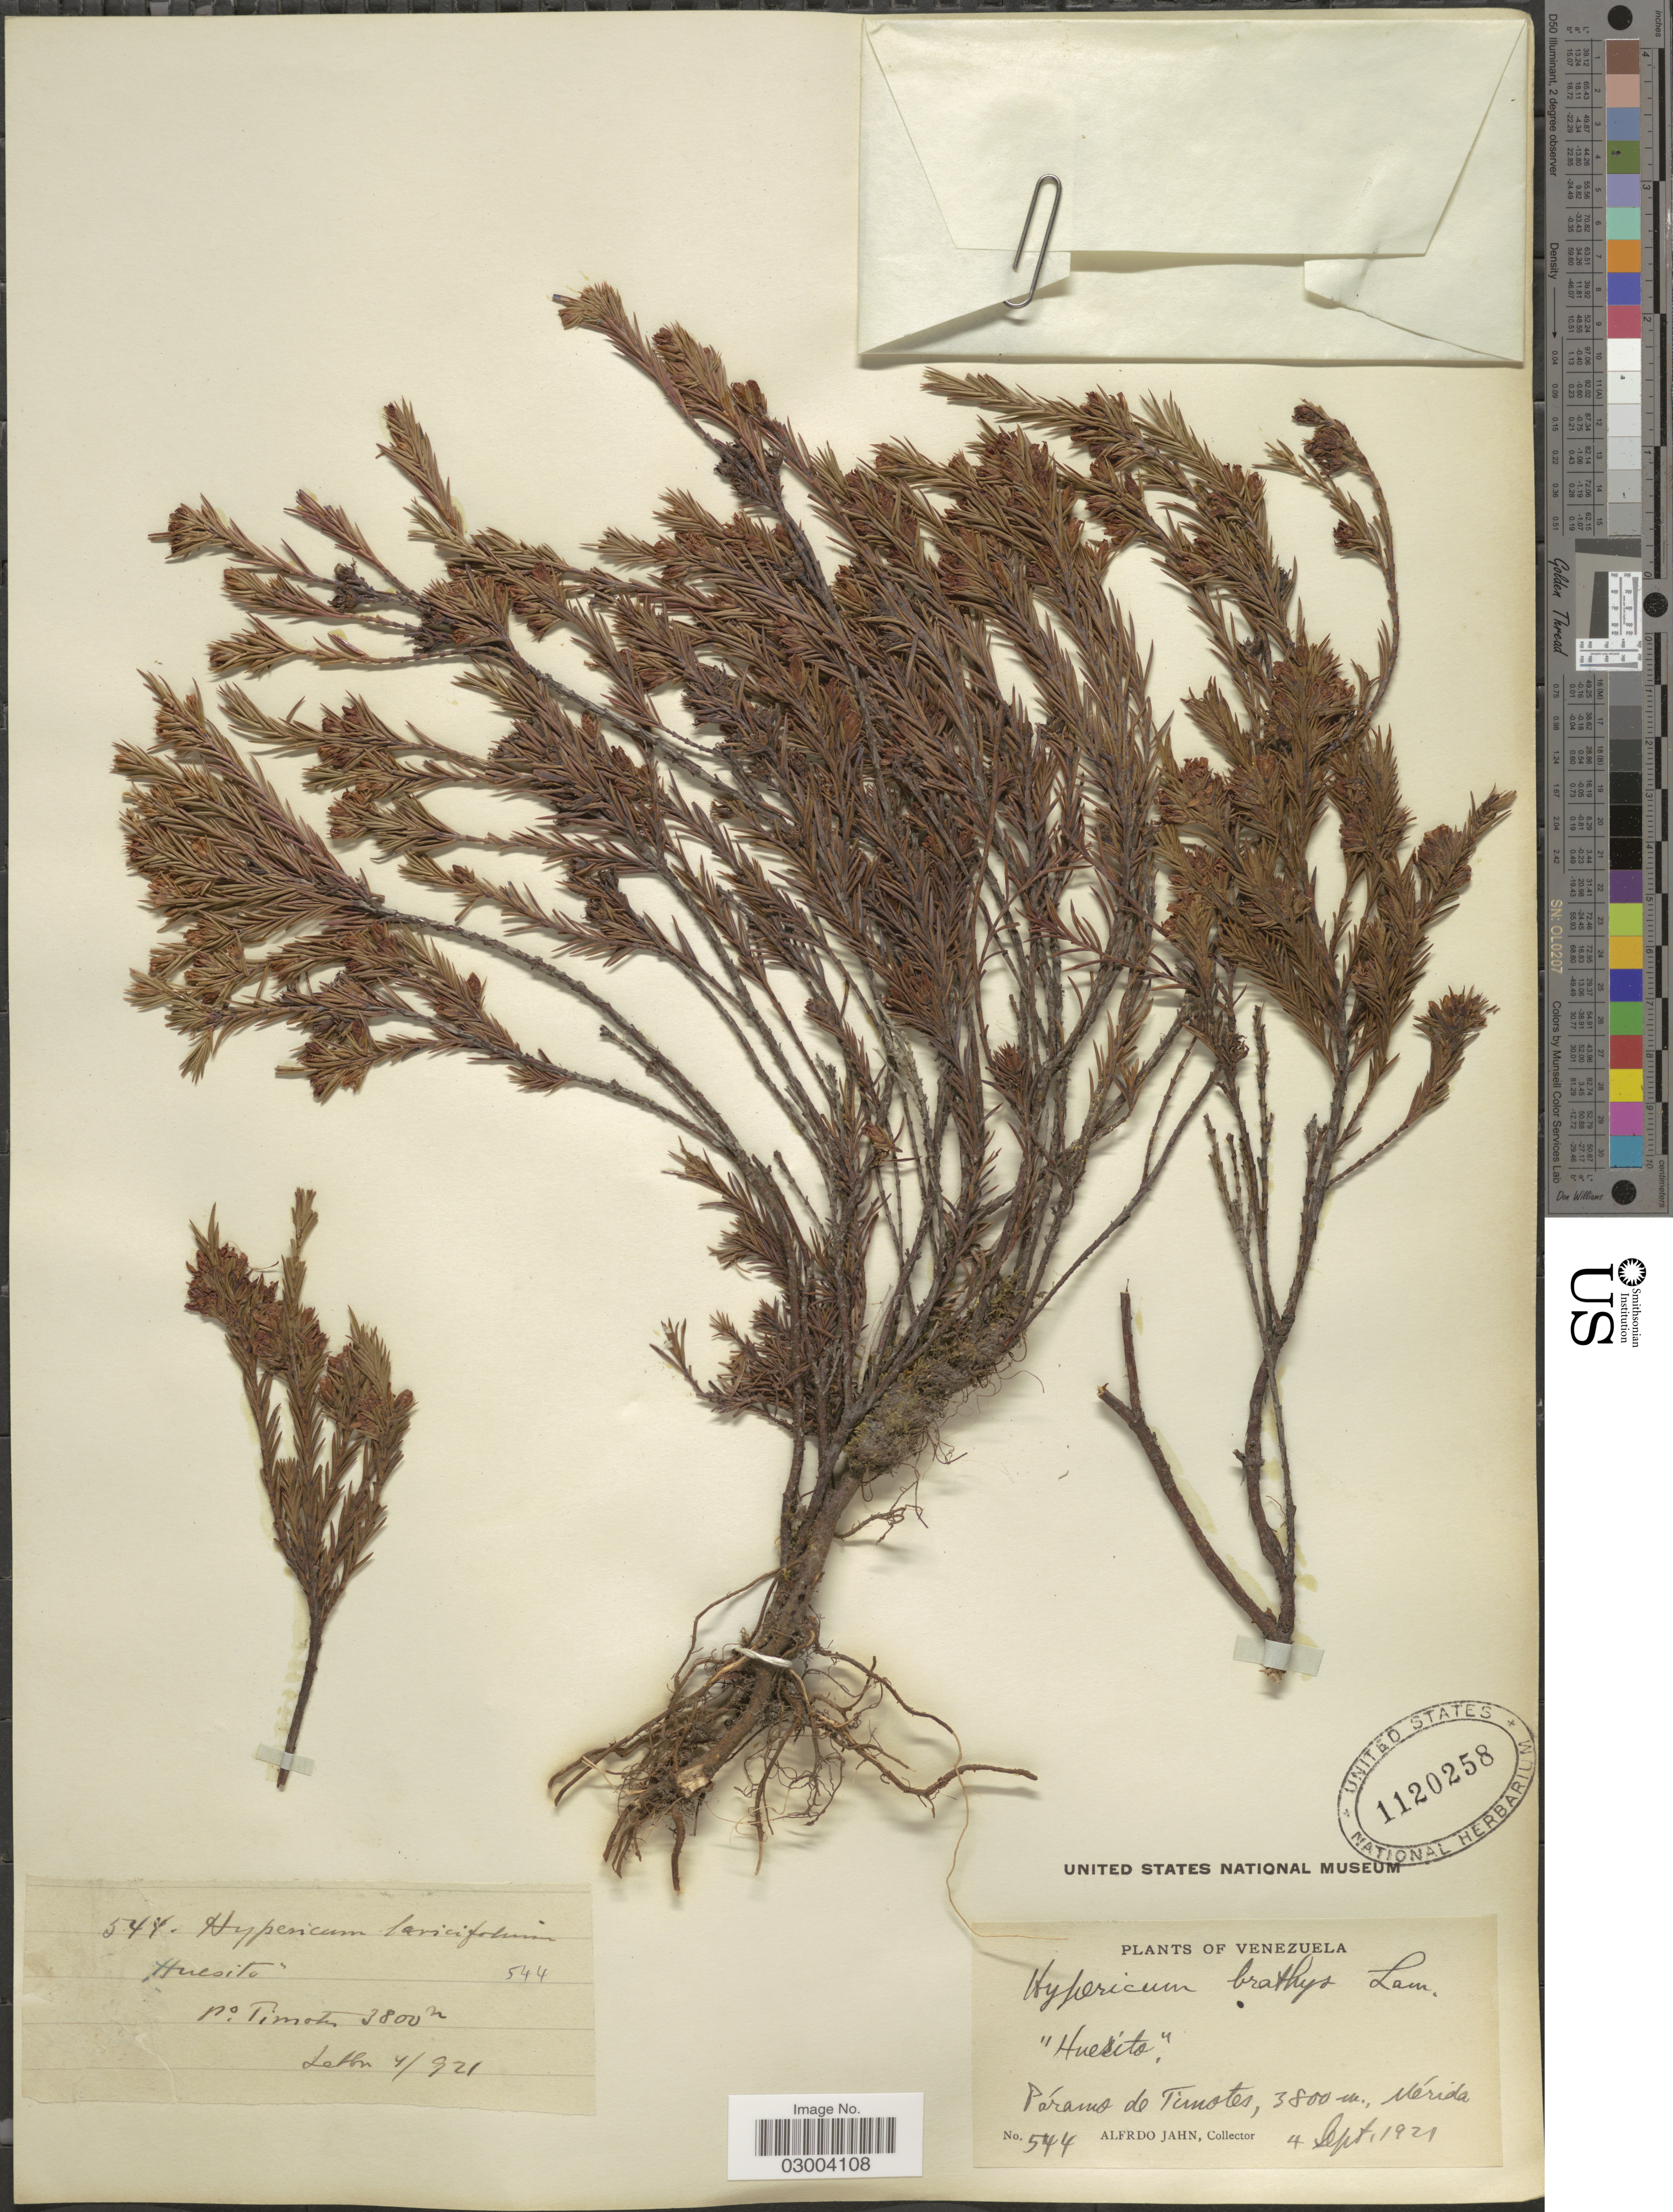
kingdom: Plantae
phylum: Tracheophyta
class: Magnoliopsida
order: Malpighiales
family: Hypericaceae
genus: Hypericum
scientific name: Hypericum pseudobrathys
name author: Turcz.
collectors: A. Jahn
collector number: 544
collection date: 1921-09-04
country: Venezuela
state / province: Mérida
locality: Páramo de Timotes.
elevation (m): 3800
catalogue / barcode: US 1120258